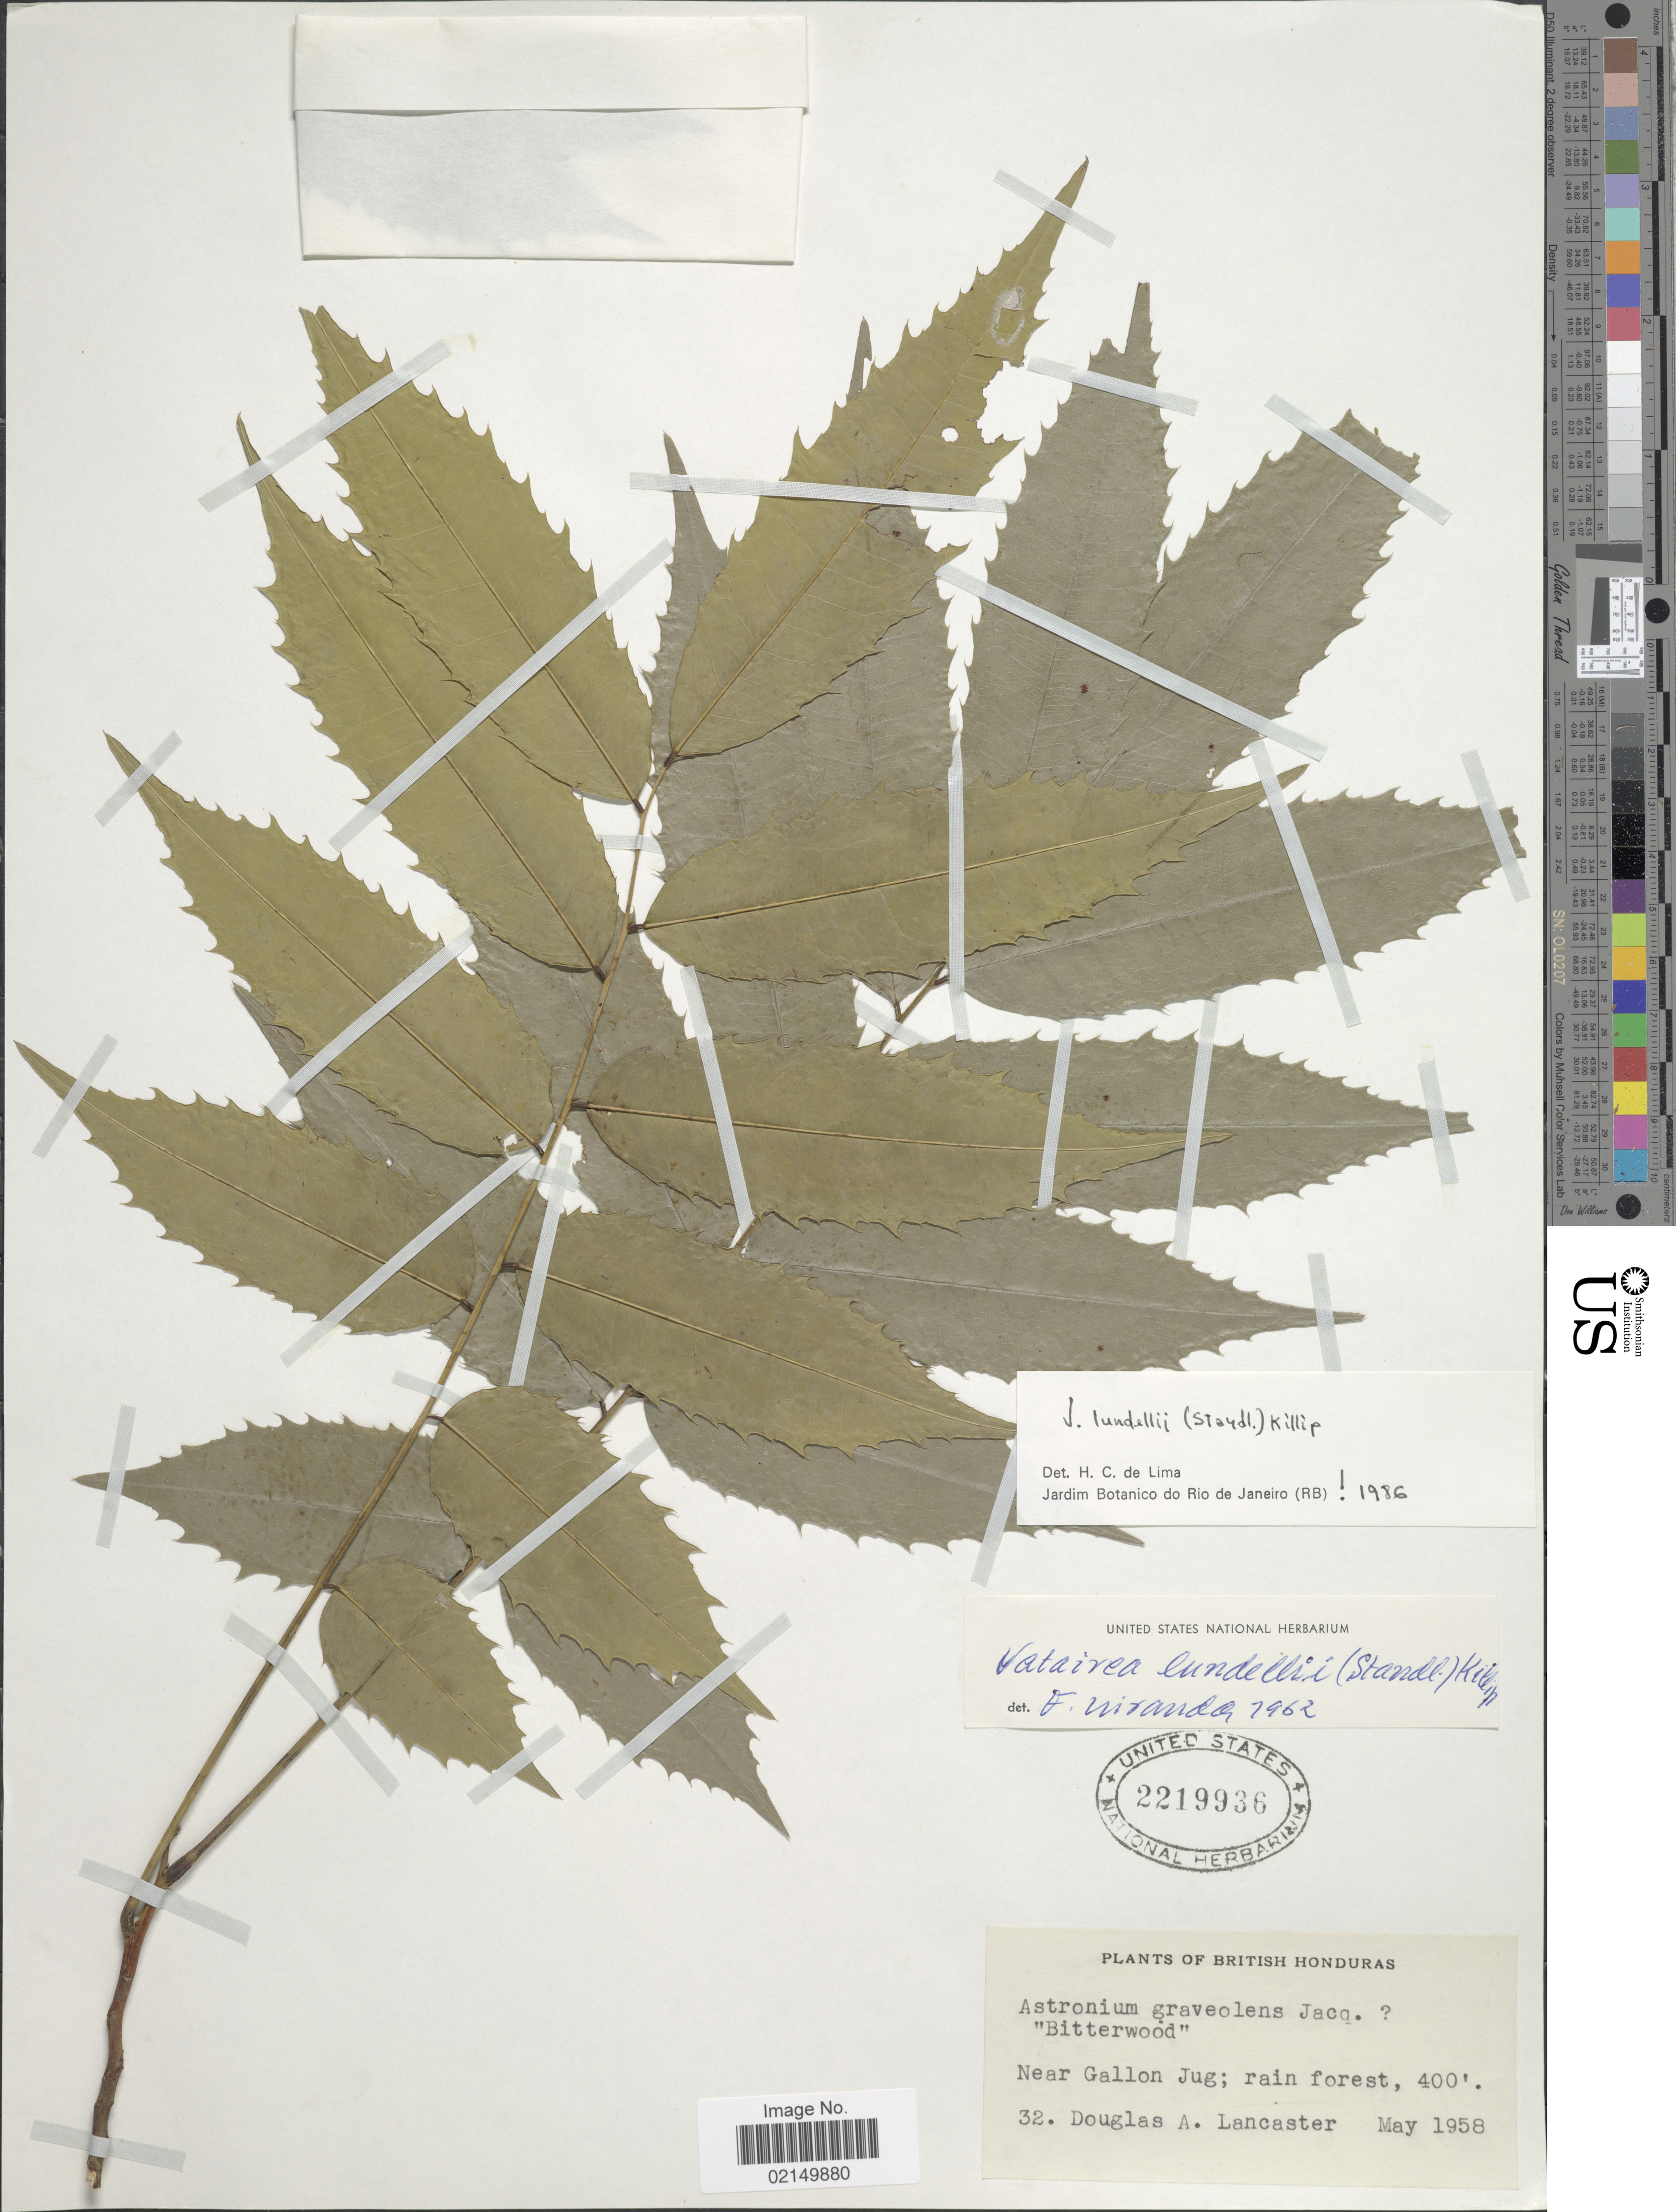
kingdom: Plantae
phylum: Tracheophyta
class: Magnoliopsida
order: Fabales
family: Fabaceae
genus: Vatairea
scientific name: Vatairea lundellii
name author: (Standl.) Killip ex Record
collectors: D. Lancaster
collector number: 32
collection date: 1958-05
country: Belize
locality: British Honduras, Near Gallon Jug; rain forest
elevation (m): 122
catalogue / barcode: US 2219936